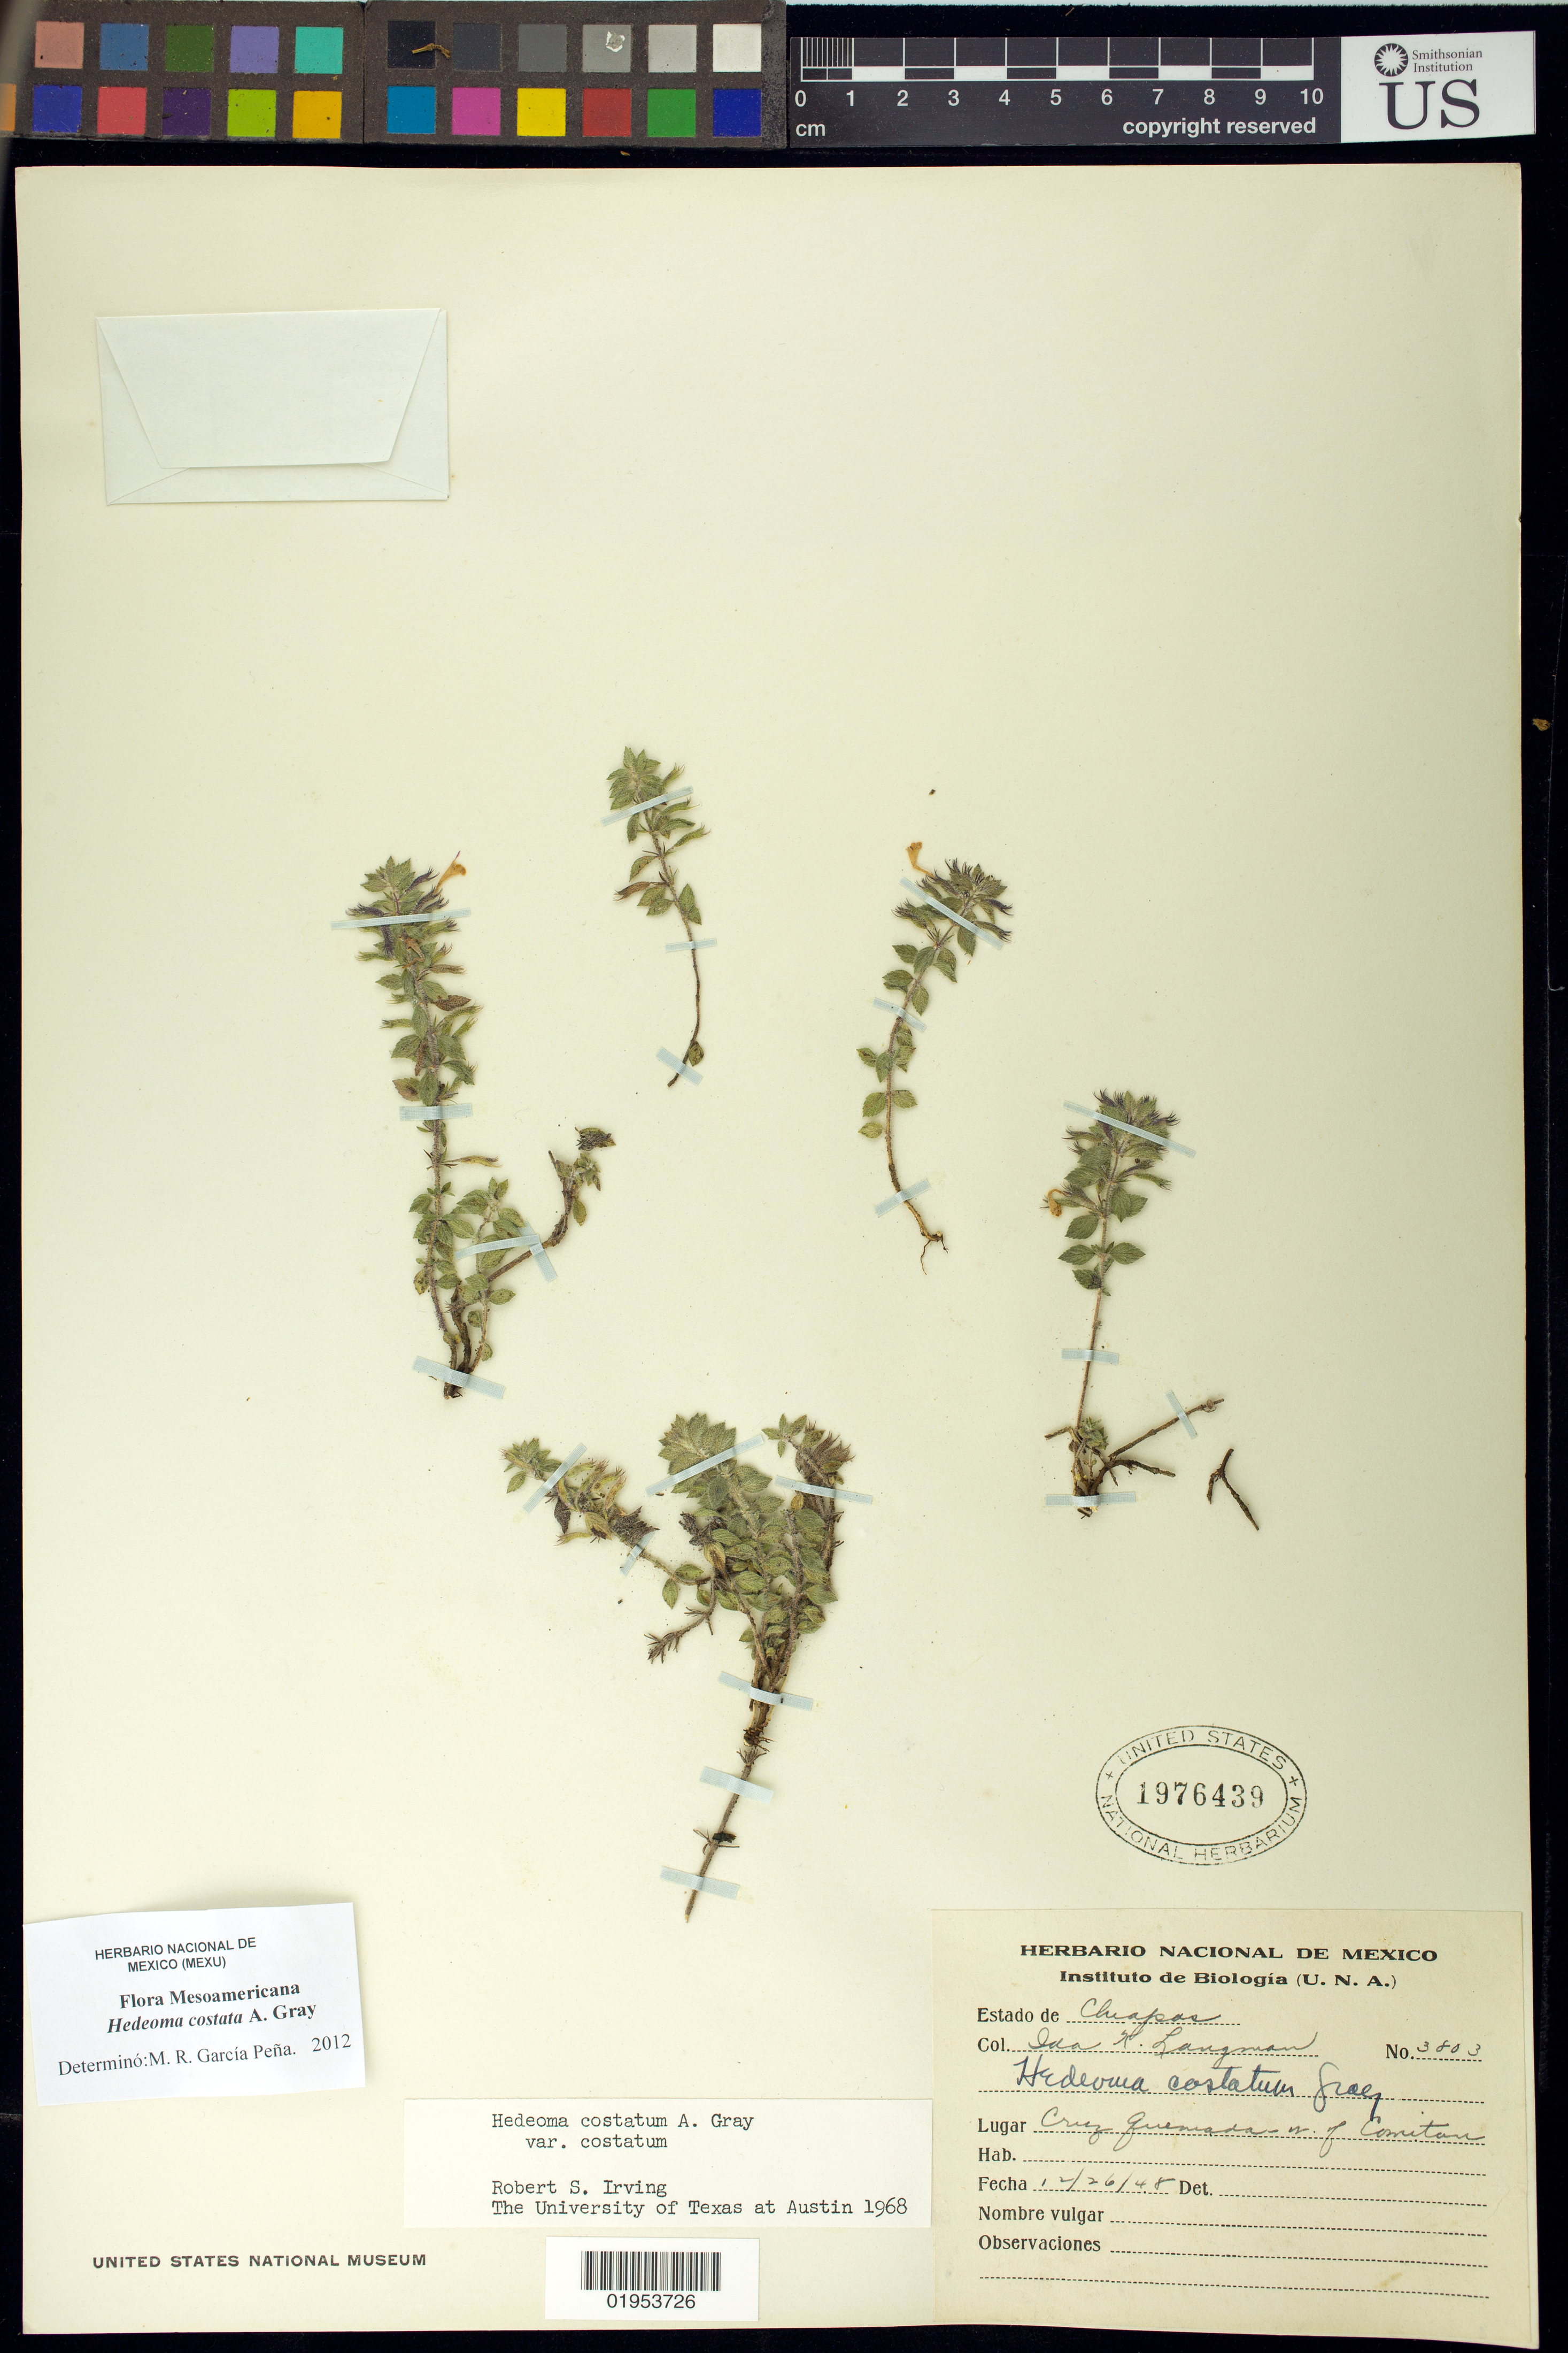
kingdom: Plantae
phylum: Tracheophyta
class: Magnoliopsida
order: Lamiales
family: Lamiaceae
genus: Hedeoma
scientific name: Hedeoma costata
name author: A. Gray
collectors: I. Langman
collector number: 3803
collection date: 1948-12-26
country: Mexico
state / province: Chiapas/Guerrero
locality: Cruz Quemada west of Comitan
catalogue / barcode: US 1976439